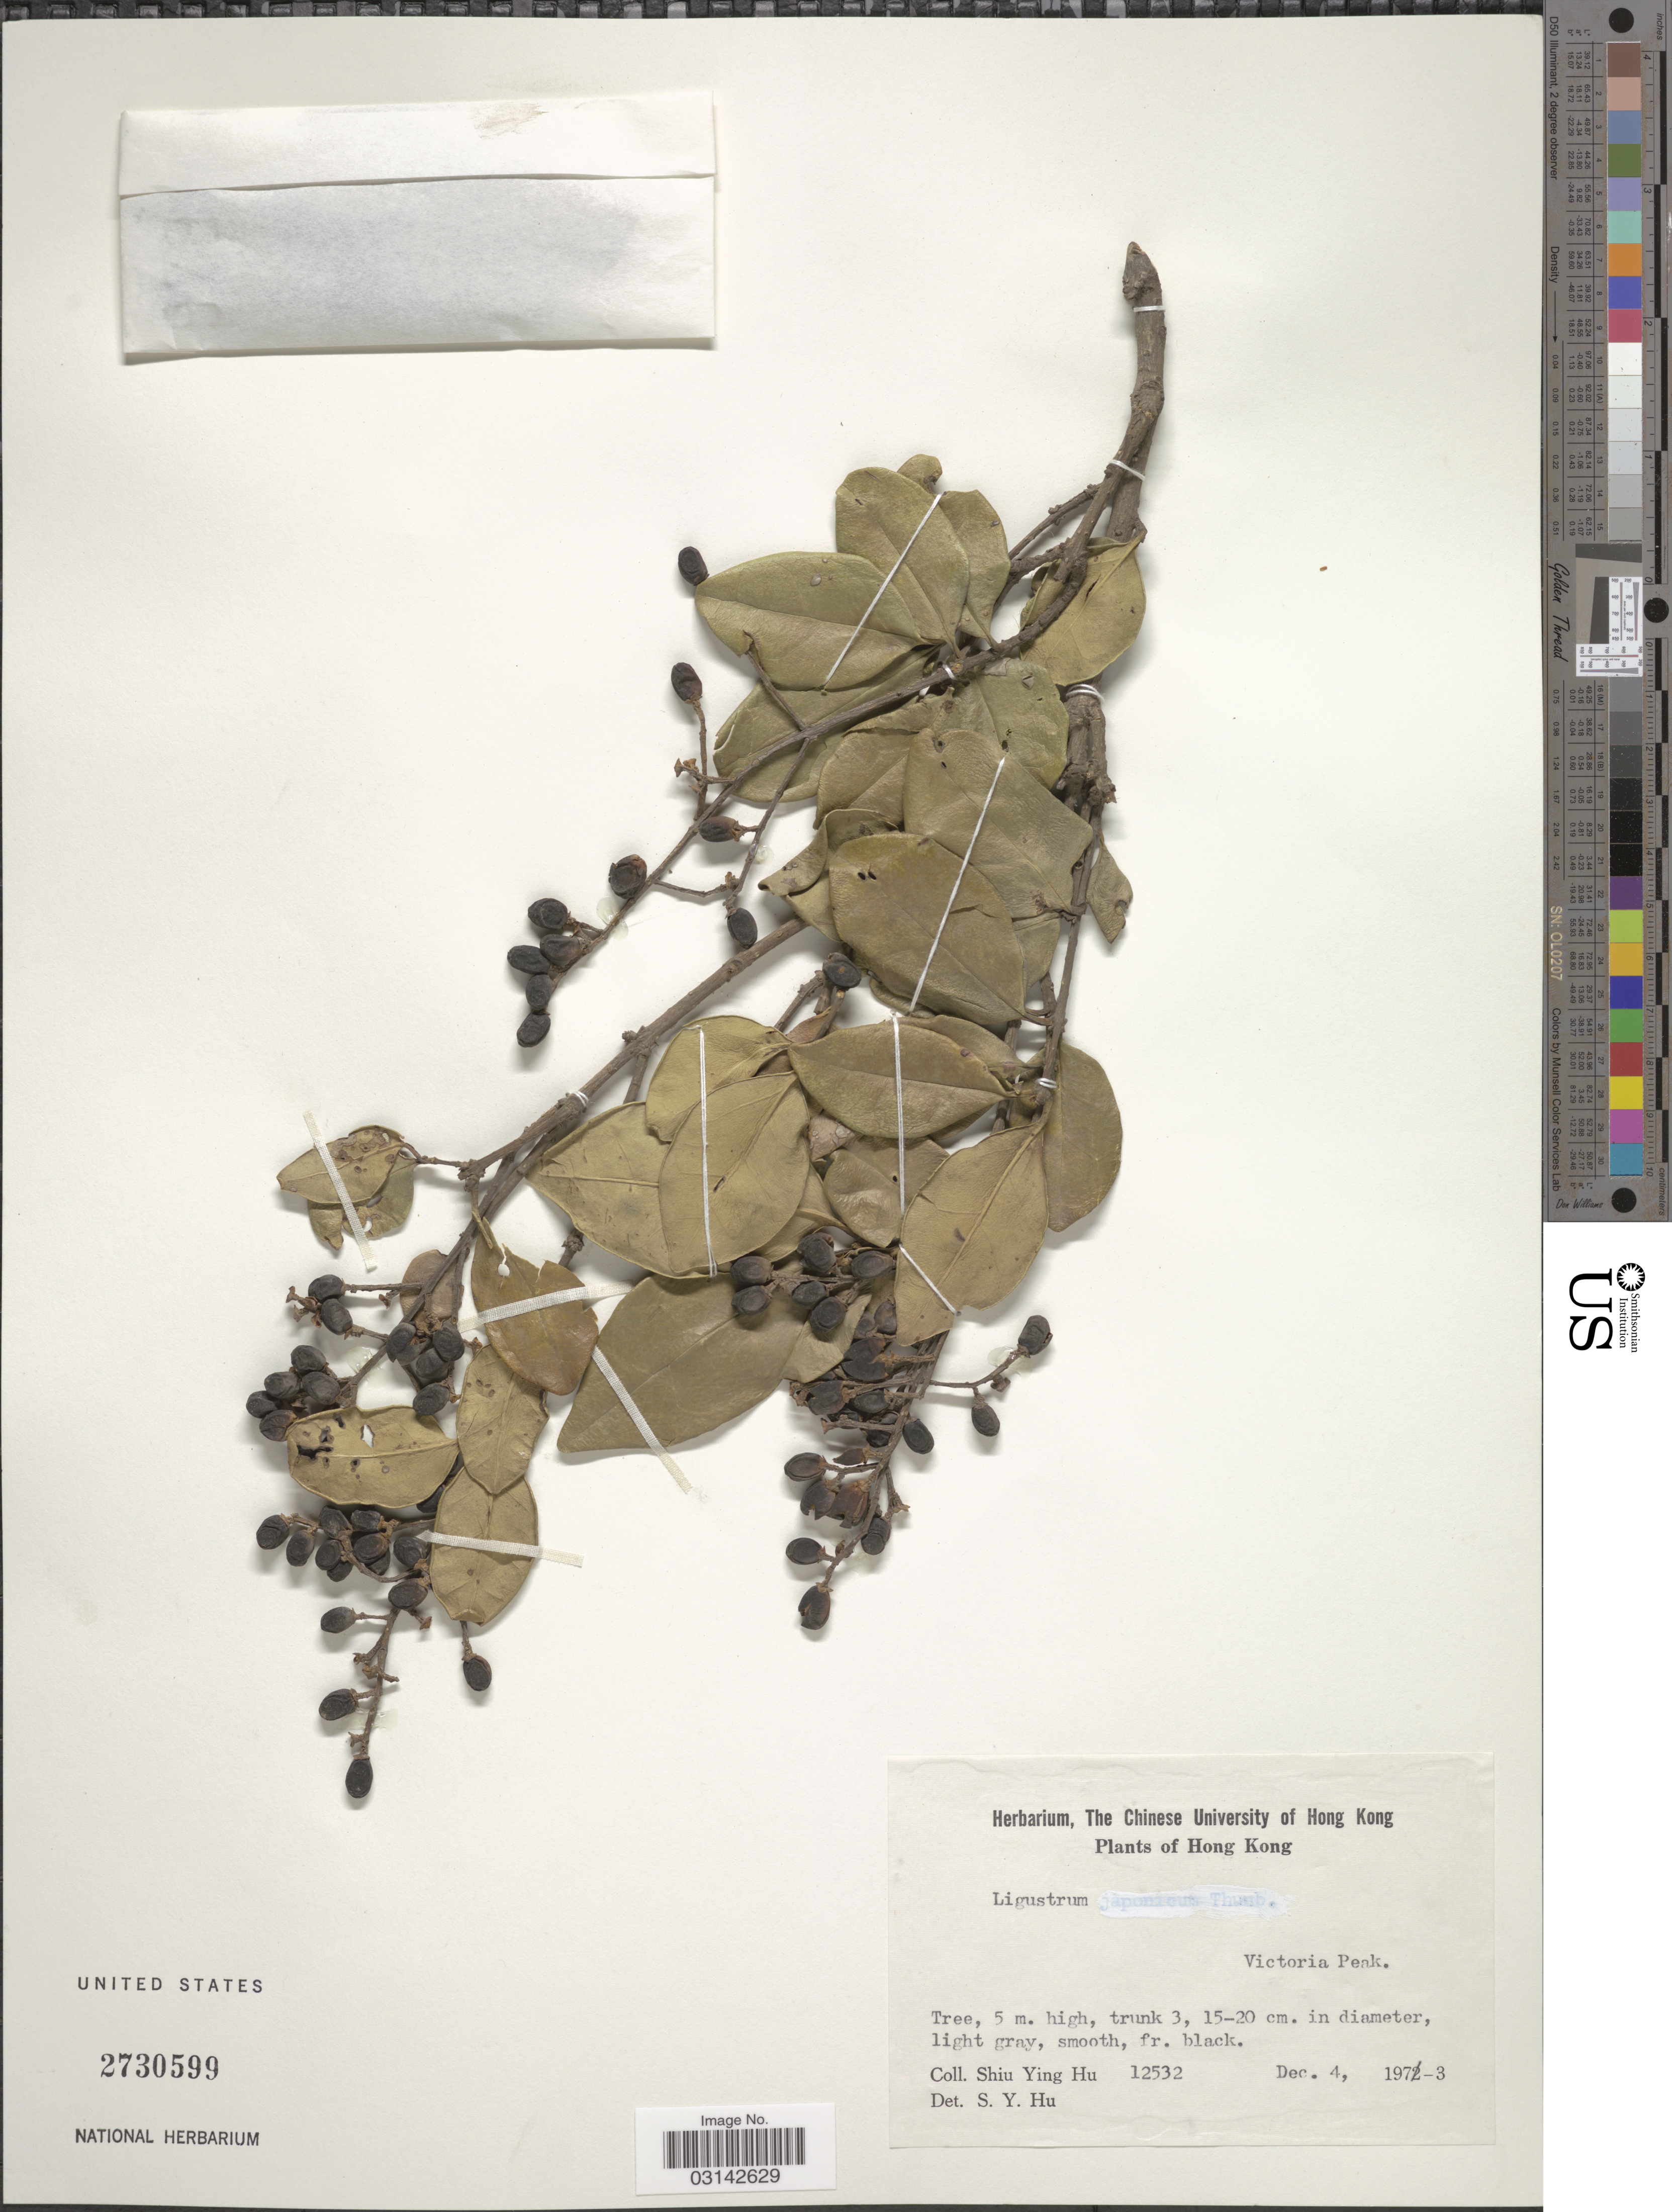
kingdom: Plantae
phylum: Tracheophyta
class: Magnoliopsida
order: Lamiales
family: Oleaceae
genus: Ligustrum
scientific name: Ligustrum sp.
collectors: S. Y. Hu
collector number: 12532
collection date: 1973-12-04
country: China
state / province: Hong Kong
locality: Victoria Peak.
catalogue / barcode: US 2730599